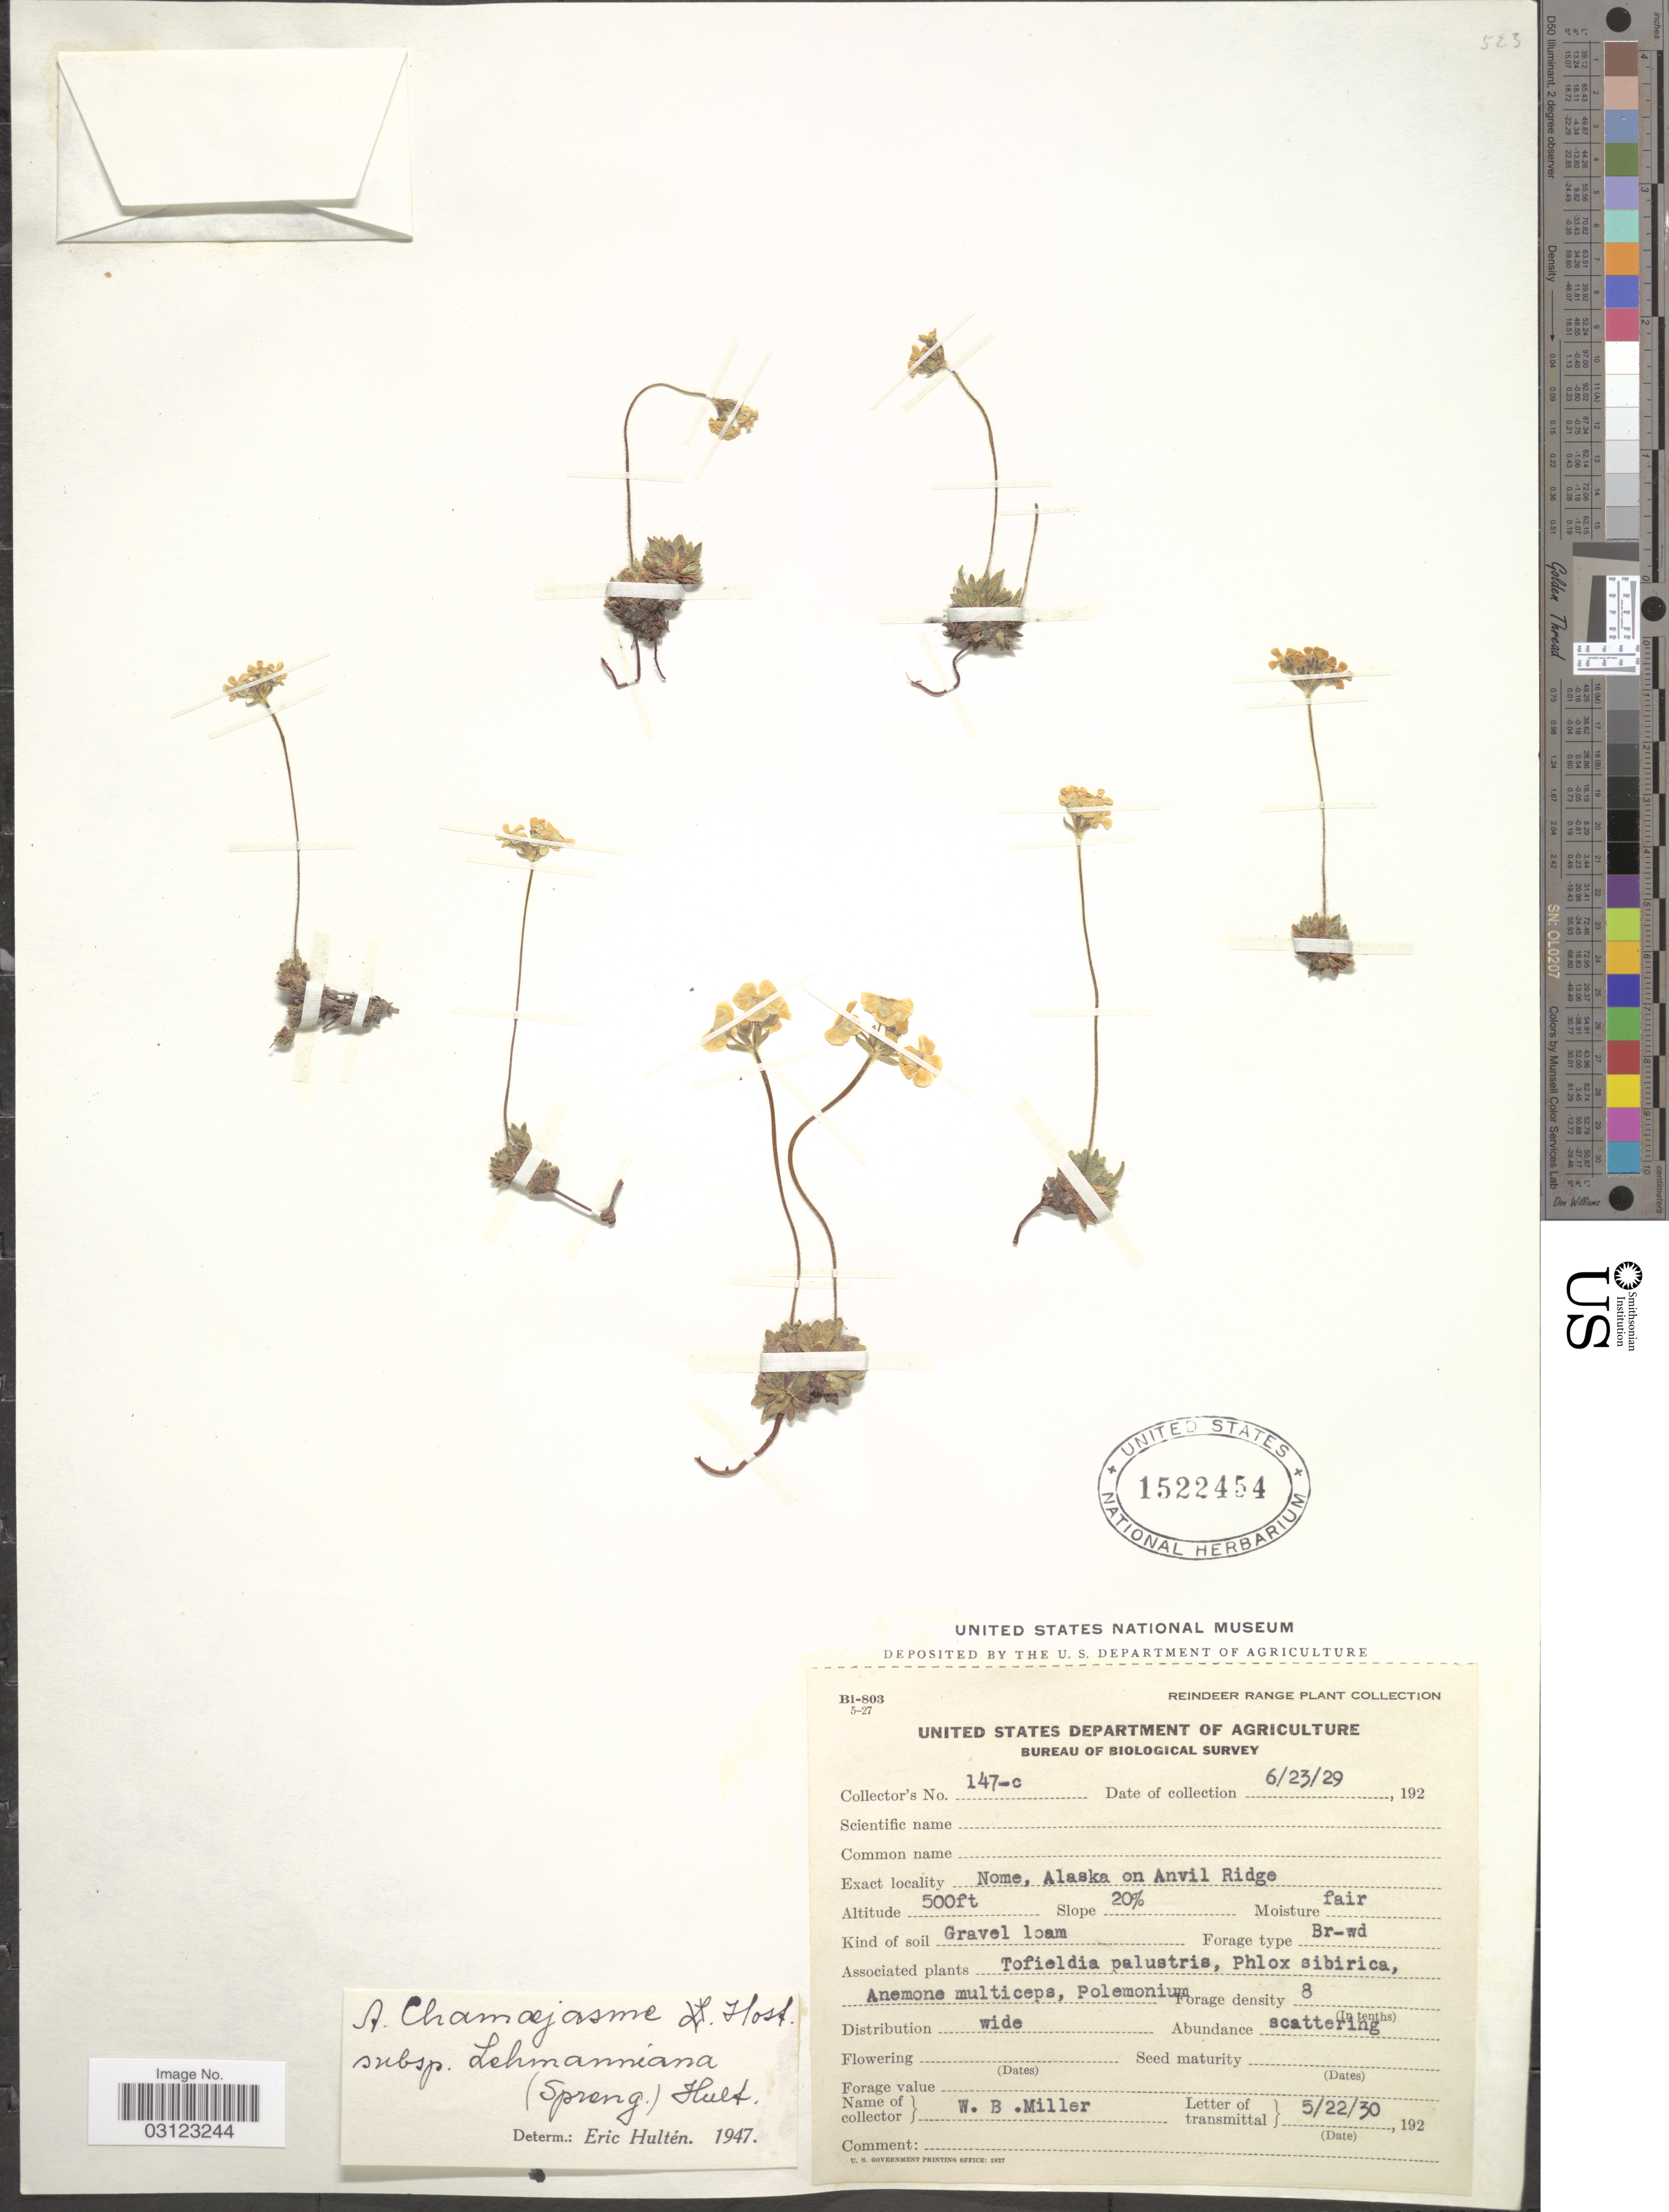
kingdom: Plantae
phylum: Tracheophyta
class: Magnoliopsida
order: Ericales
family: Primulaceae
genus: Androsace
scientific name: Androsace chamaejasme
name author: Wulfen ex Host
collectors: W. Miller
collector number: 147-c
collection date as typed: Transcribed d/m/y: 23/6/29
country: United States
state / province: Alaska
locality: Nome, Alaska on Anvil Ridge.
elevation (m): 152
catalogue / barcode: US 1522454